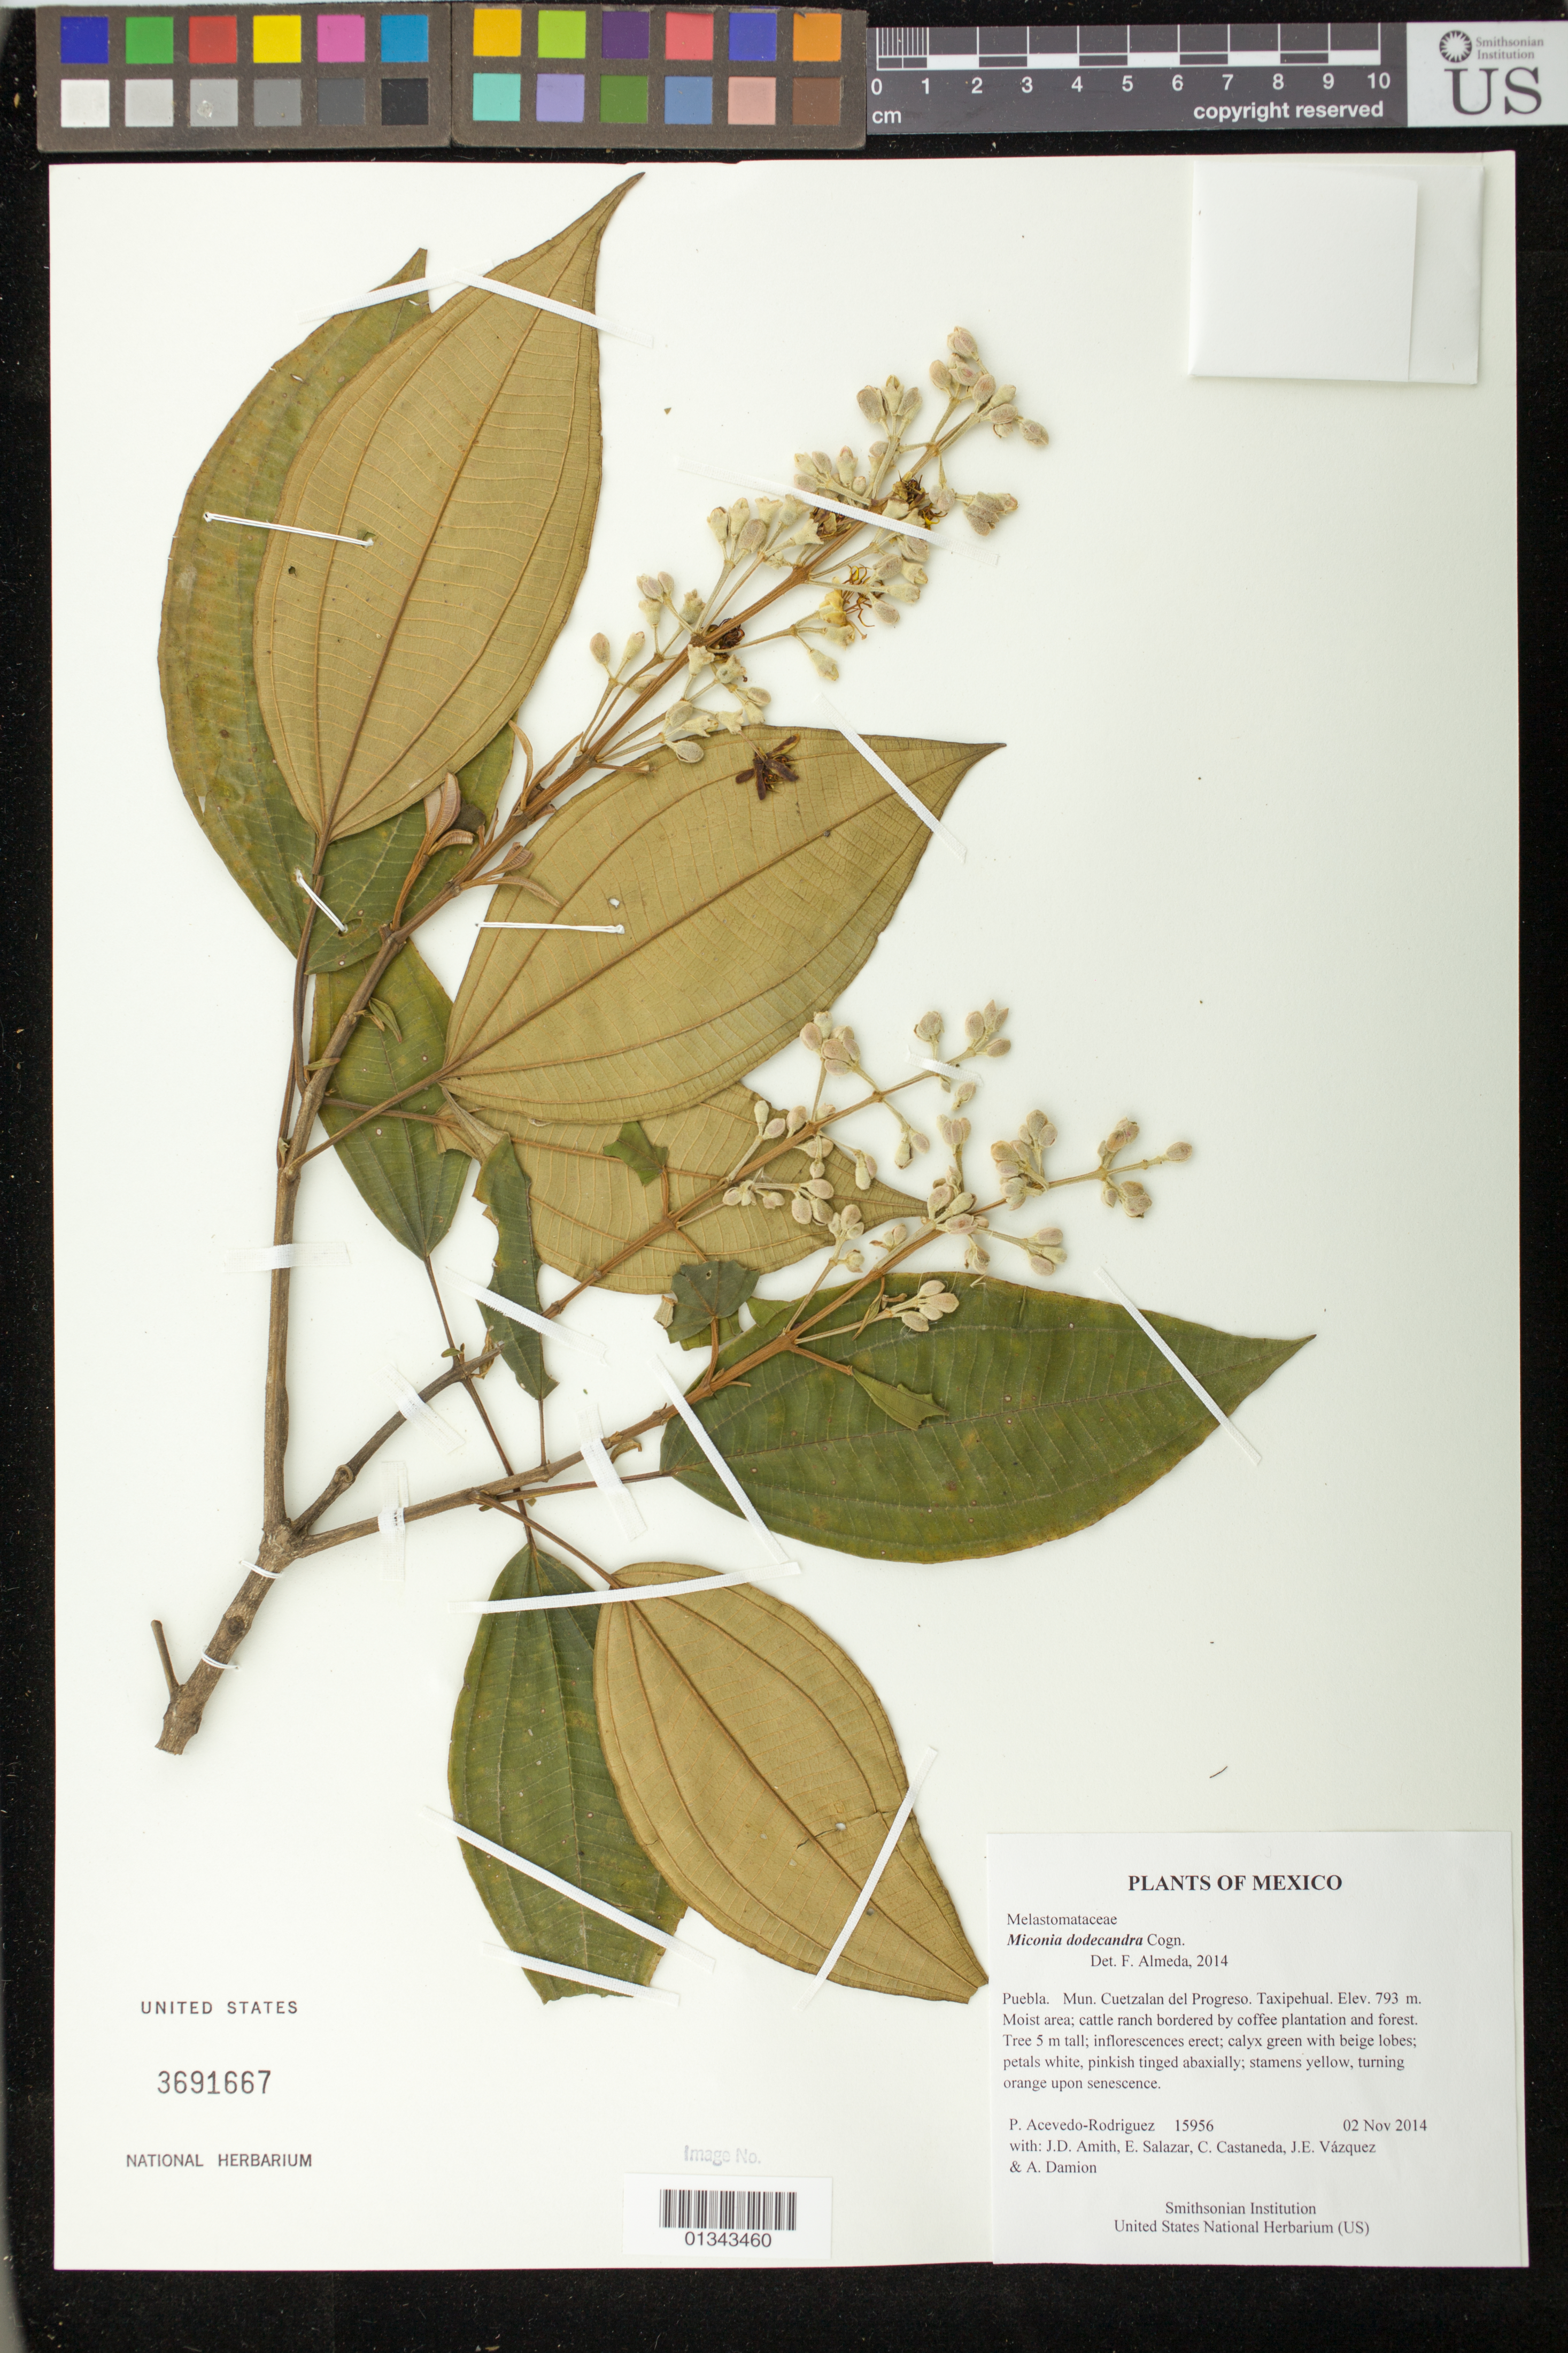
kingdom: Plantae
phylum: Tracheophyta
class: Magnoliopsida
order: Myrtales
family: Melastomataceae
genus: Miconia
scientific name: Miconia dodecandra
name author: Cogn.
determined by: Almeda, F.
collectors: P. Acevedo-Rodr., J. D. Amith, E. Salazar, C. Castaneda, J. E. Vázquez & A. Damion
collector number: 15956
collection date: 2014-11-02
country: Mexico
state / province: Puebla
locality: Mun. Cuetzalan del Progreso. Taxipehual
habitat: Moist area; cattle ranch bordered with coffee plant. and forest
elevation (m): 793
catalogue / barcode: US 3691667